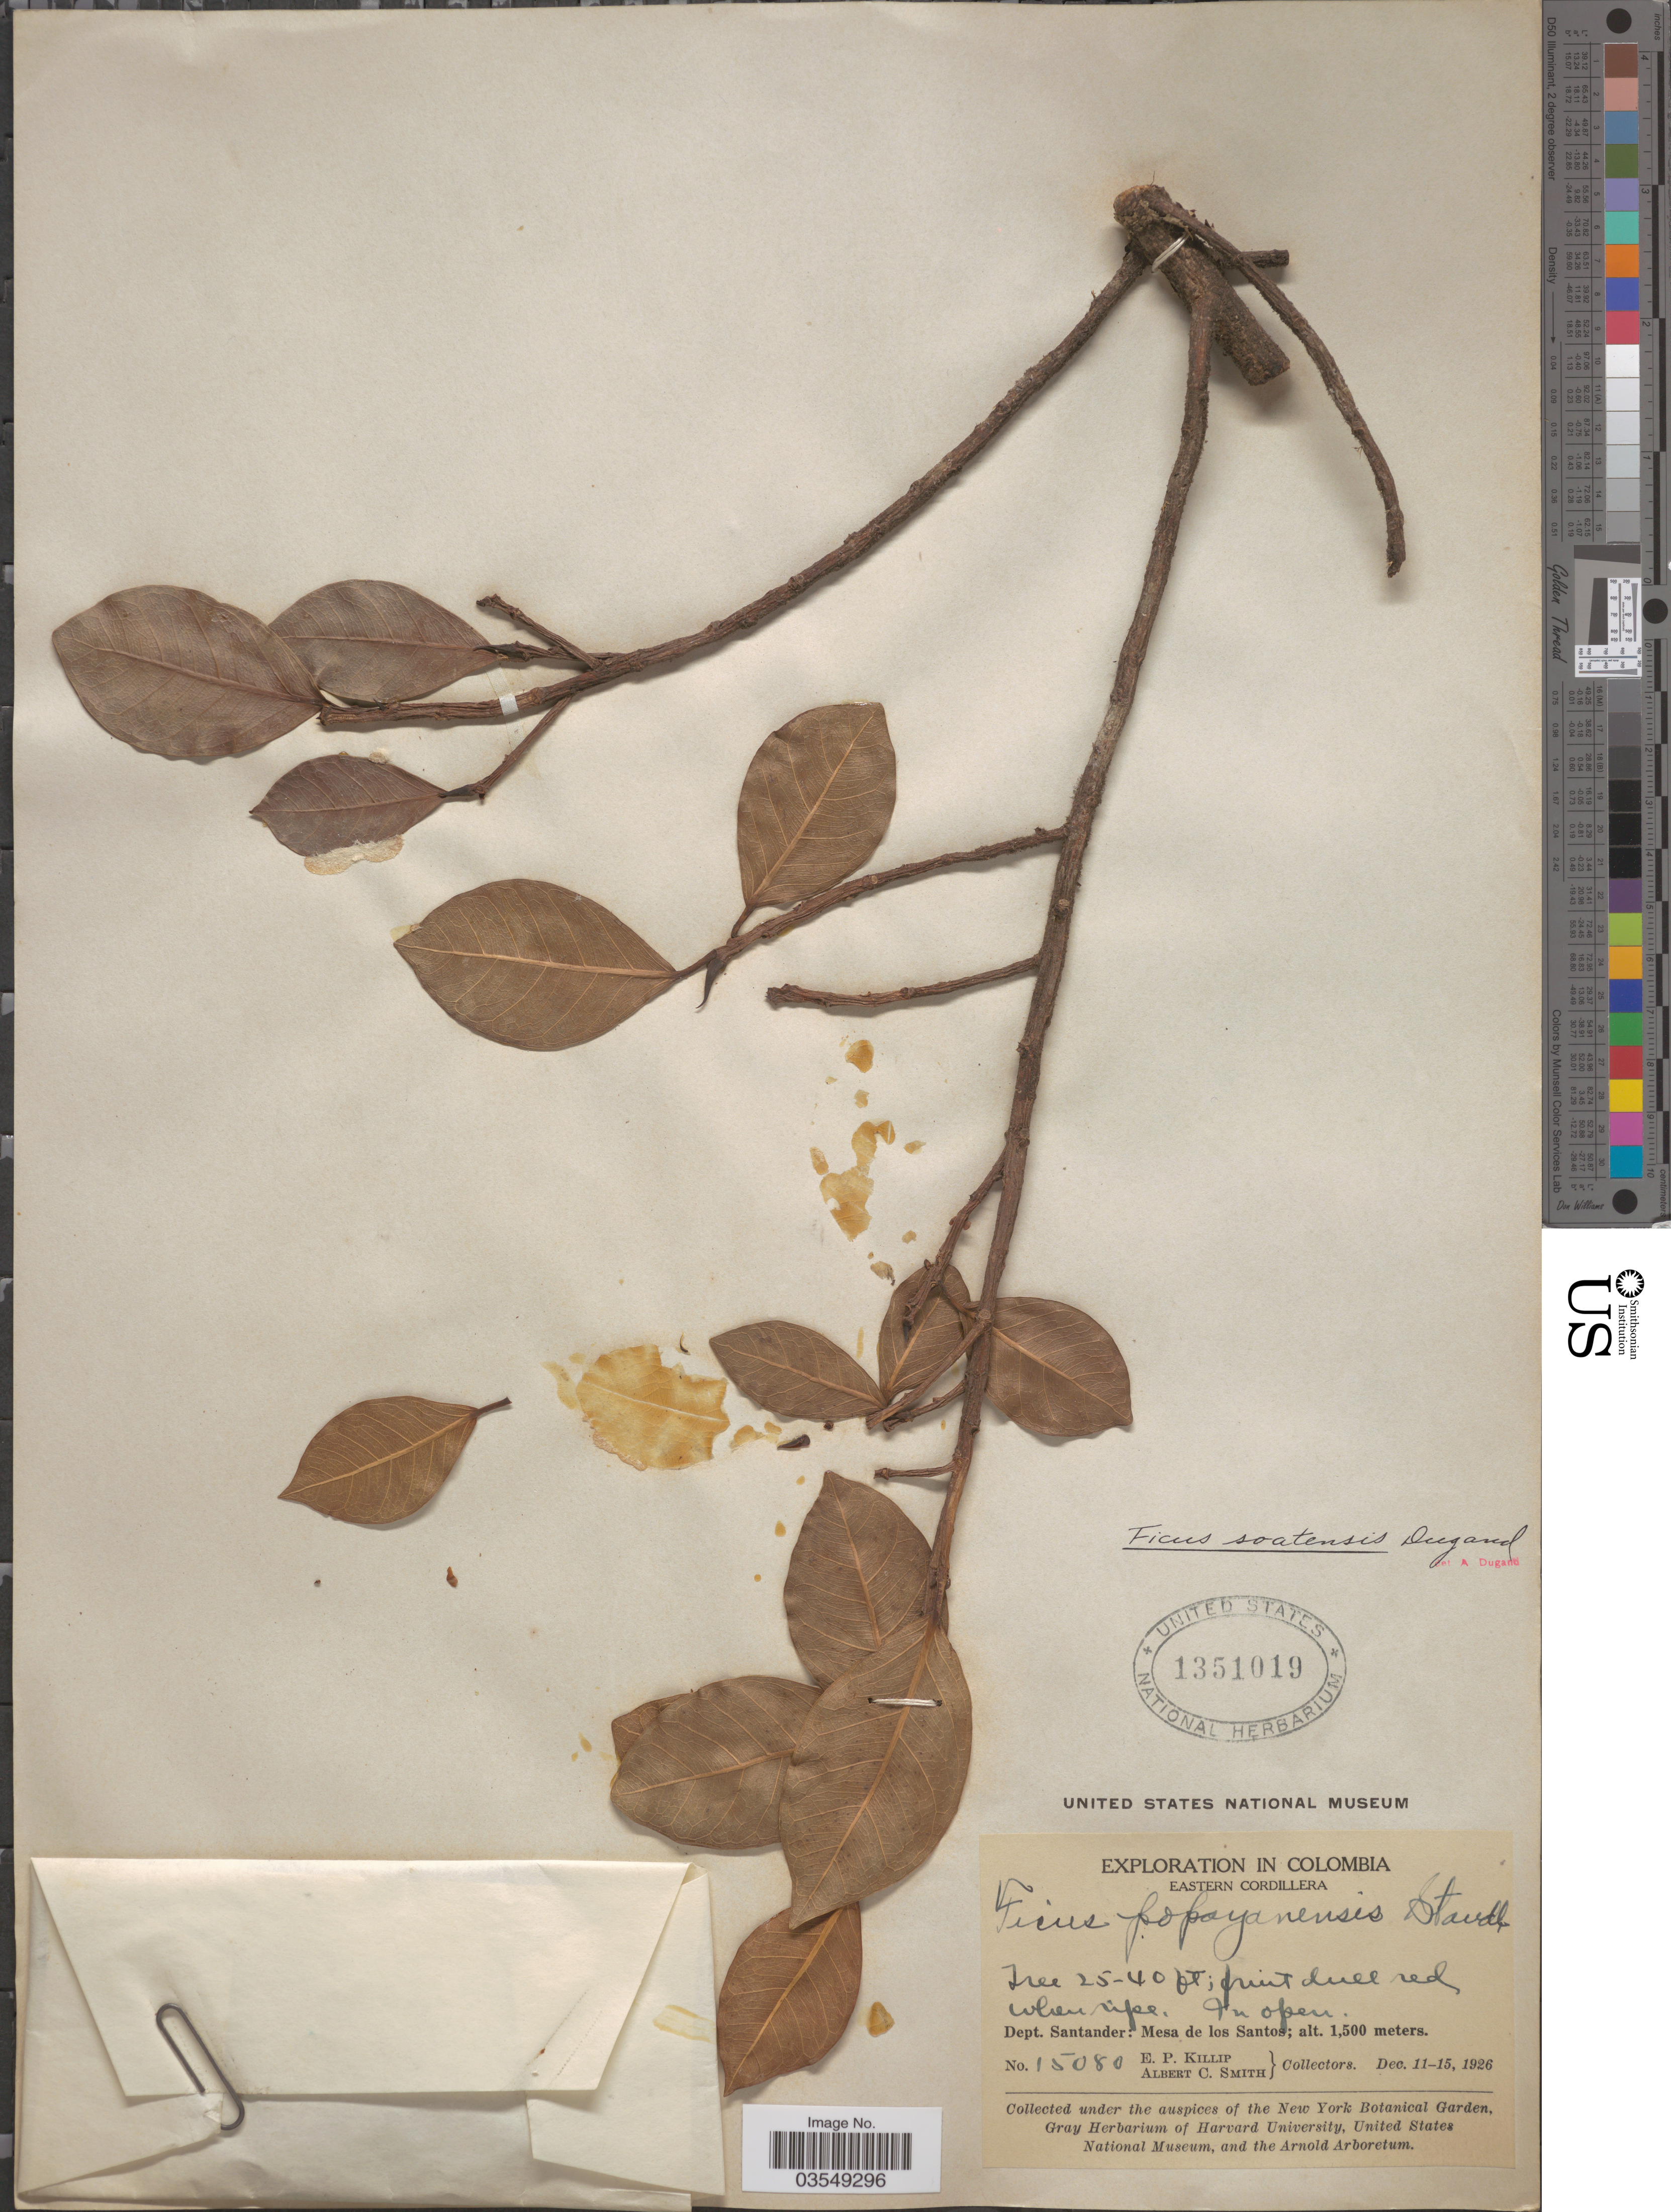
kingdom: Plantae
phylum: Tracheophyta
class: Magnoliopsida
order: Rosales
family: Moraceae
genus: Ficus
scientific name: Ficus soatensis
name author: Dugand G.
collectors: E. P. Killip & A. C. Smith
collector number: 15080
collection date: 1926-12-11/1926-12-15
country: Colombia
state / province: Santander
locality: Eastern Cordillera. Dept. Santander: Mesa de los Santos.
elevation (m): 1500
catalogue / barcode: US 1351019